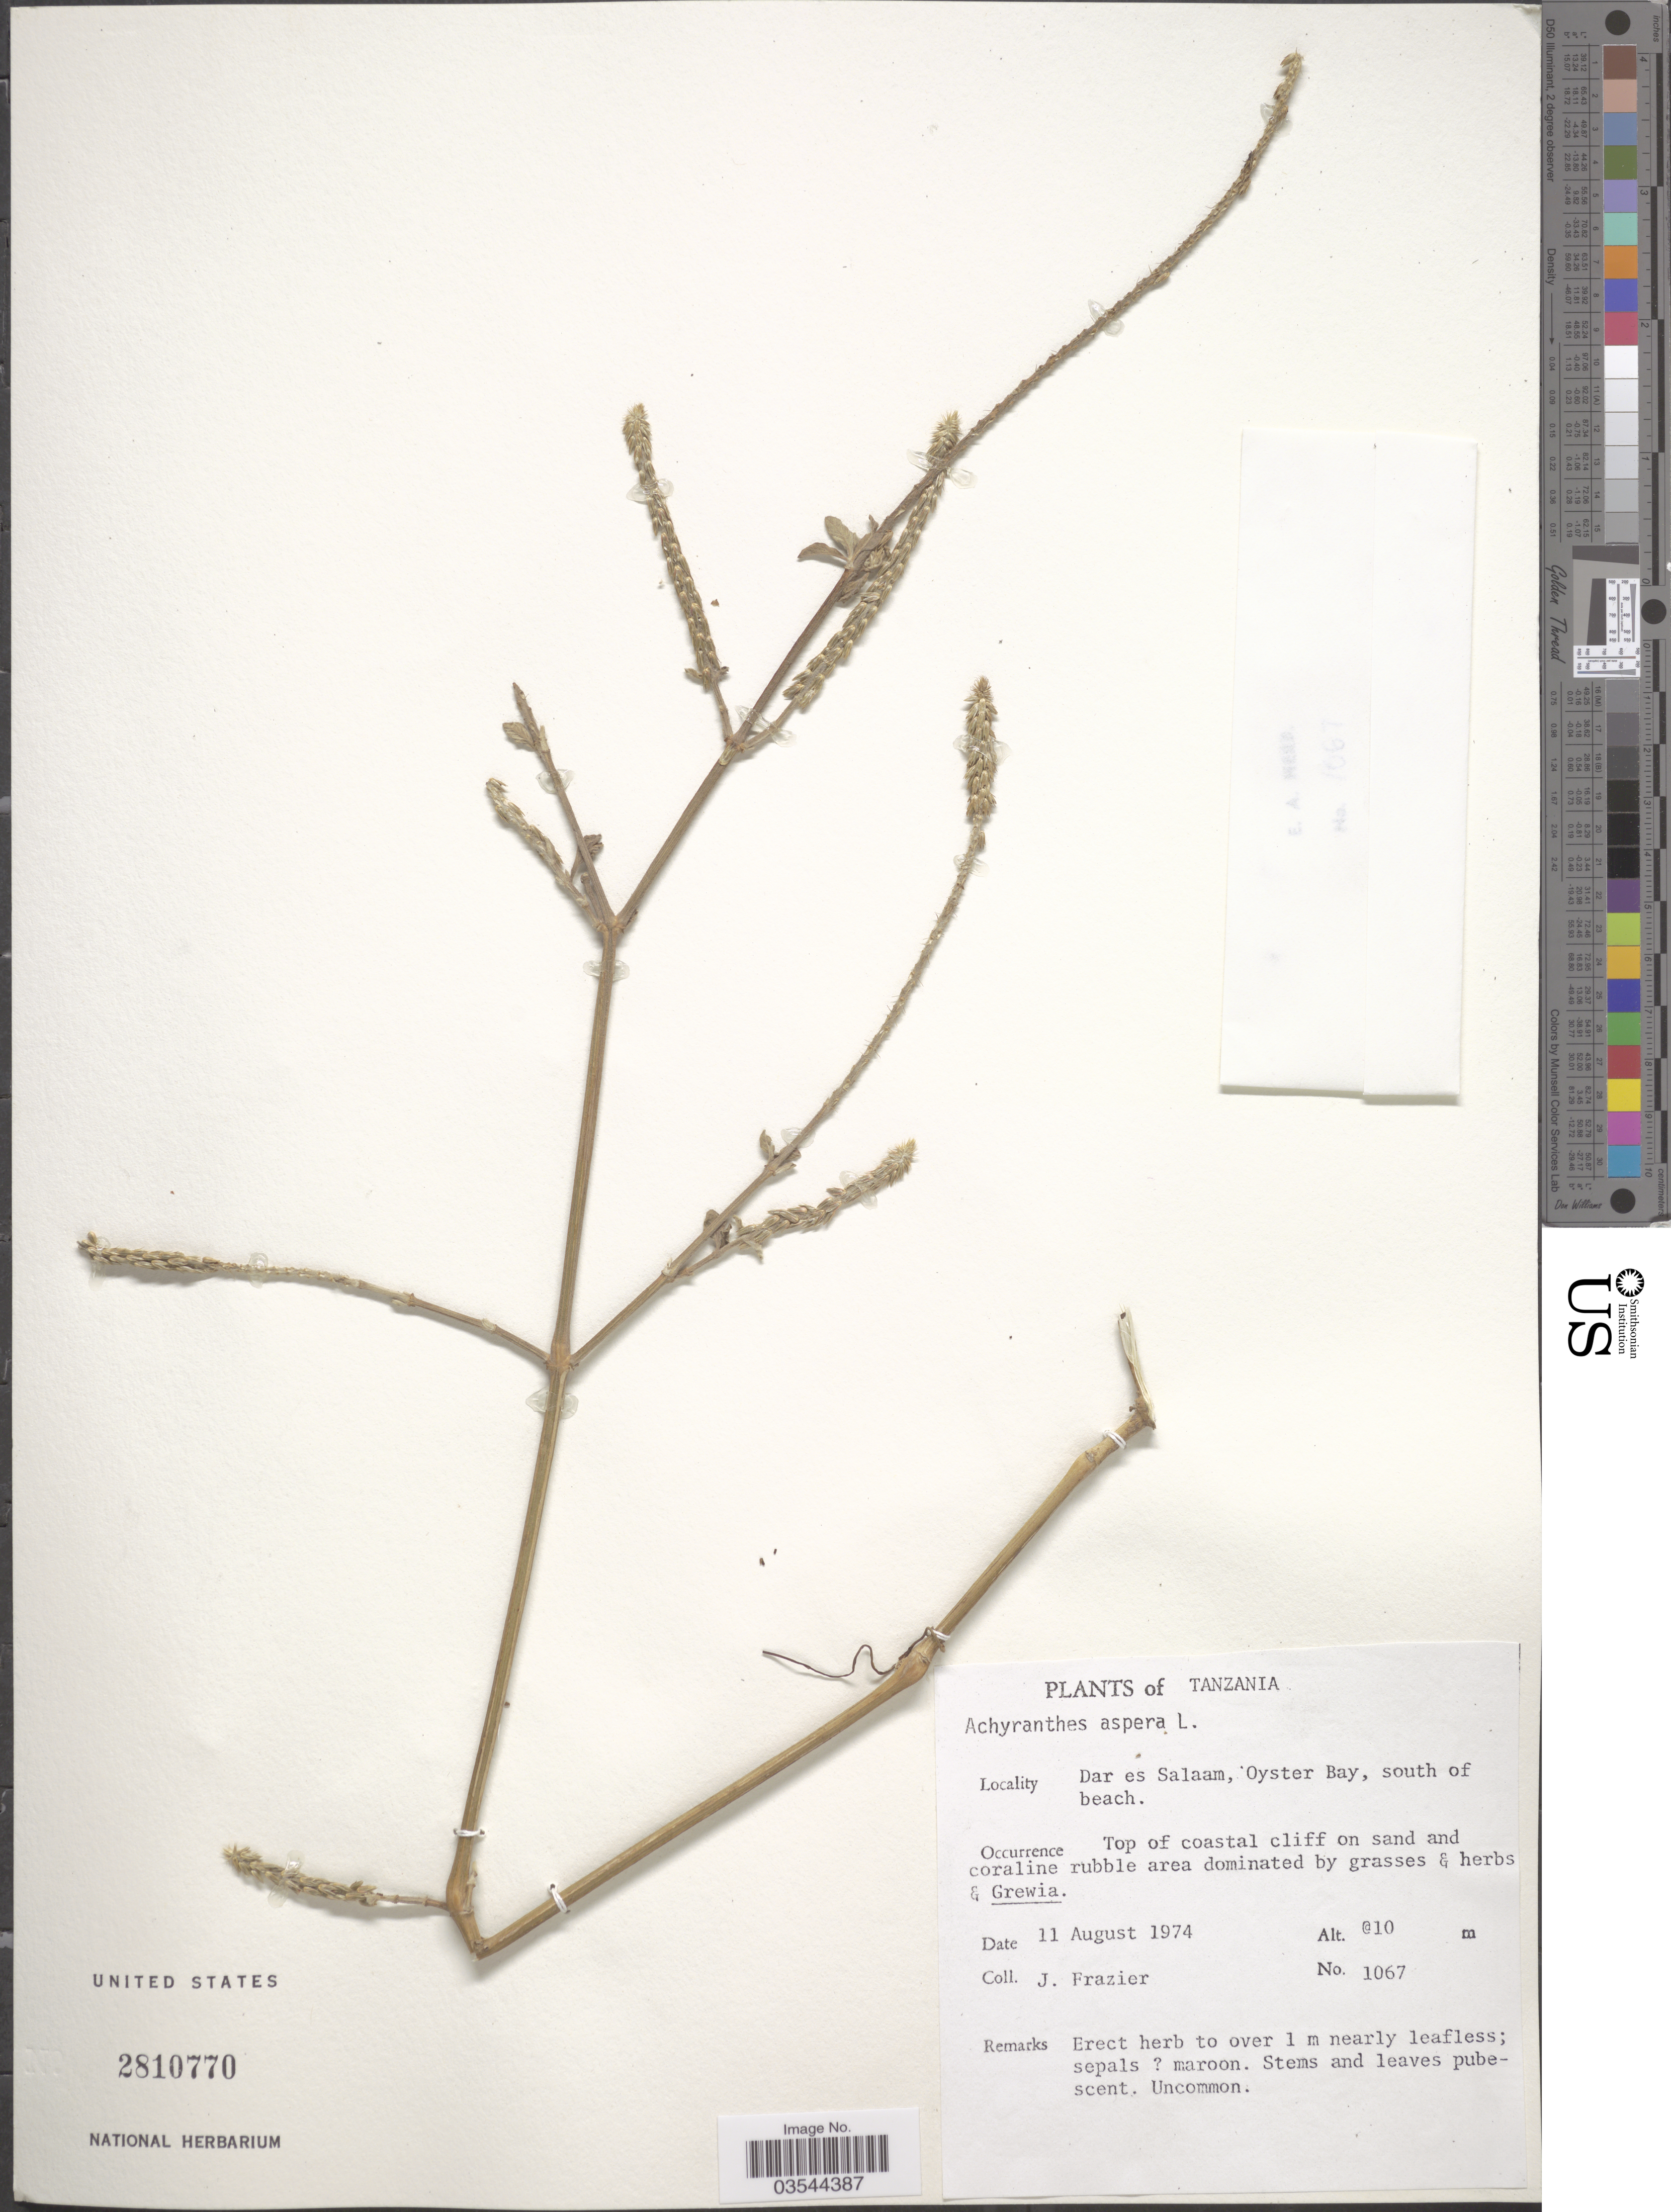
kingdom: Plantae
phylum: Tracheophyta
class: Magnoliopsida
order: Caryophyllales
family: Amaranthaceae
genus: Achyranthes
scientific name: Achyranthes aspera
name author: L.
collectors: J. Frazier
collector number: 1067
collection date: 1974-08-11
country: Tanzania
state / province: Dar es Salaam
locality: Oyster Bay, south of beach.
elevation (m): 10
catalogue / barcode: US 2810770